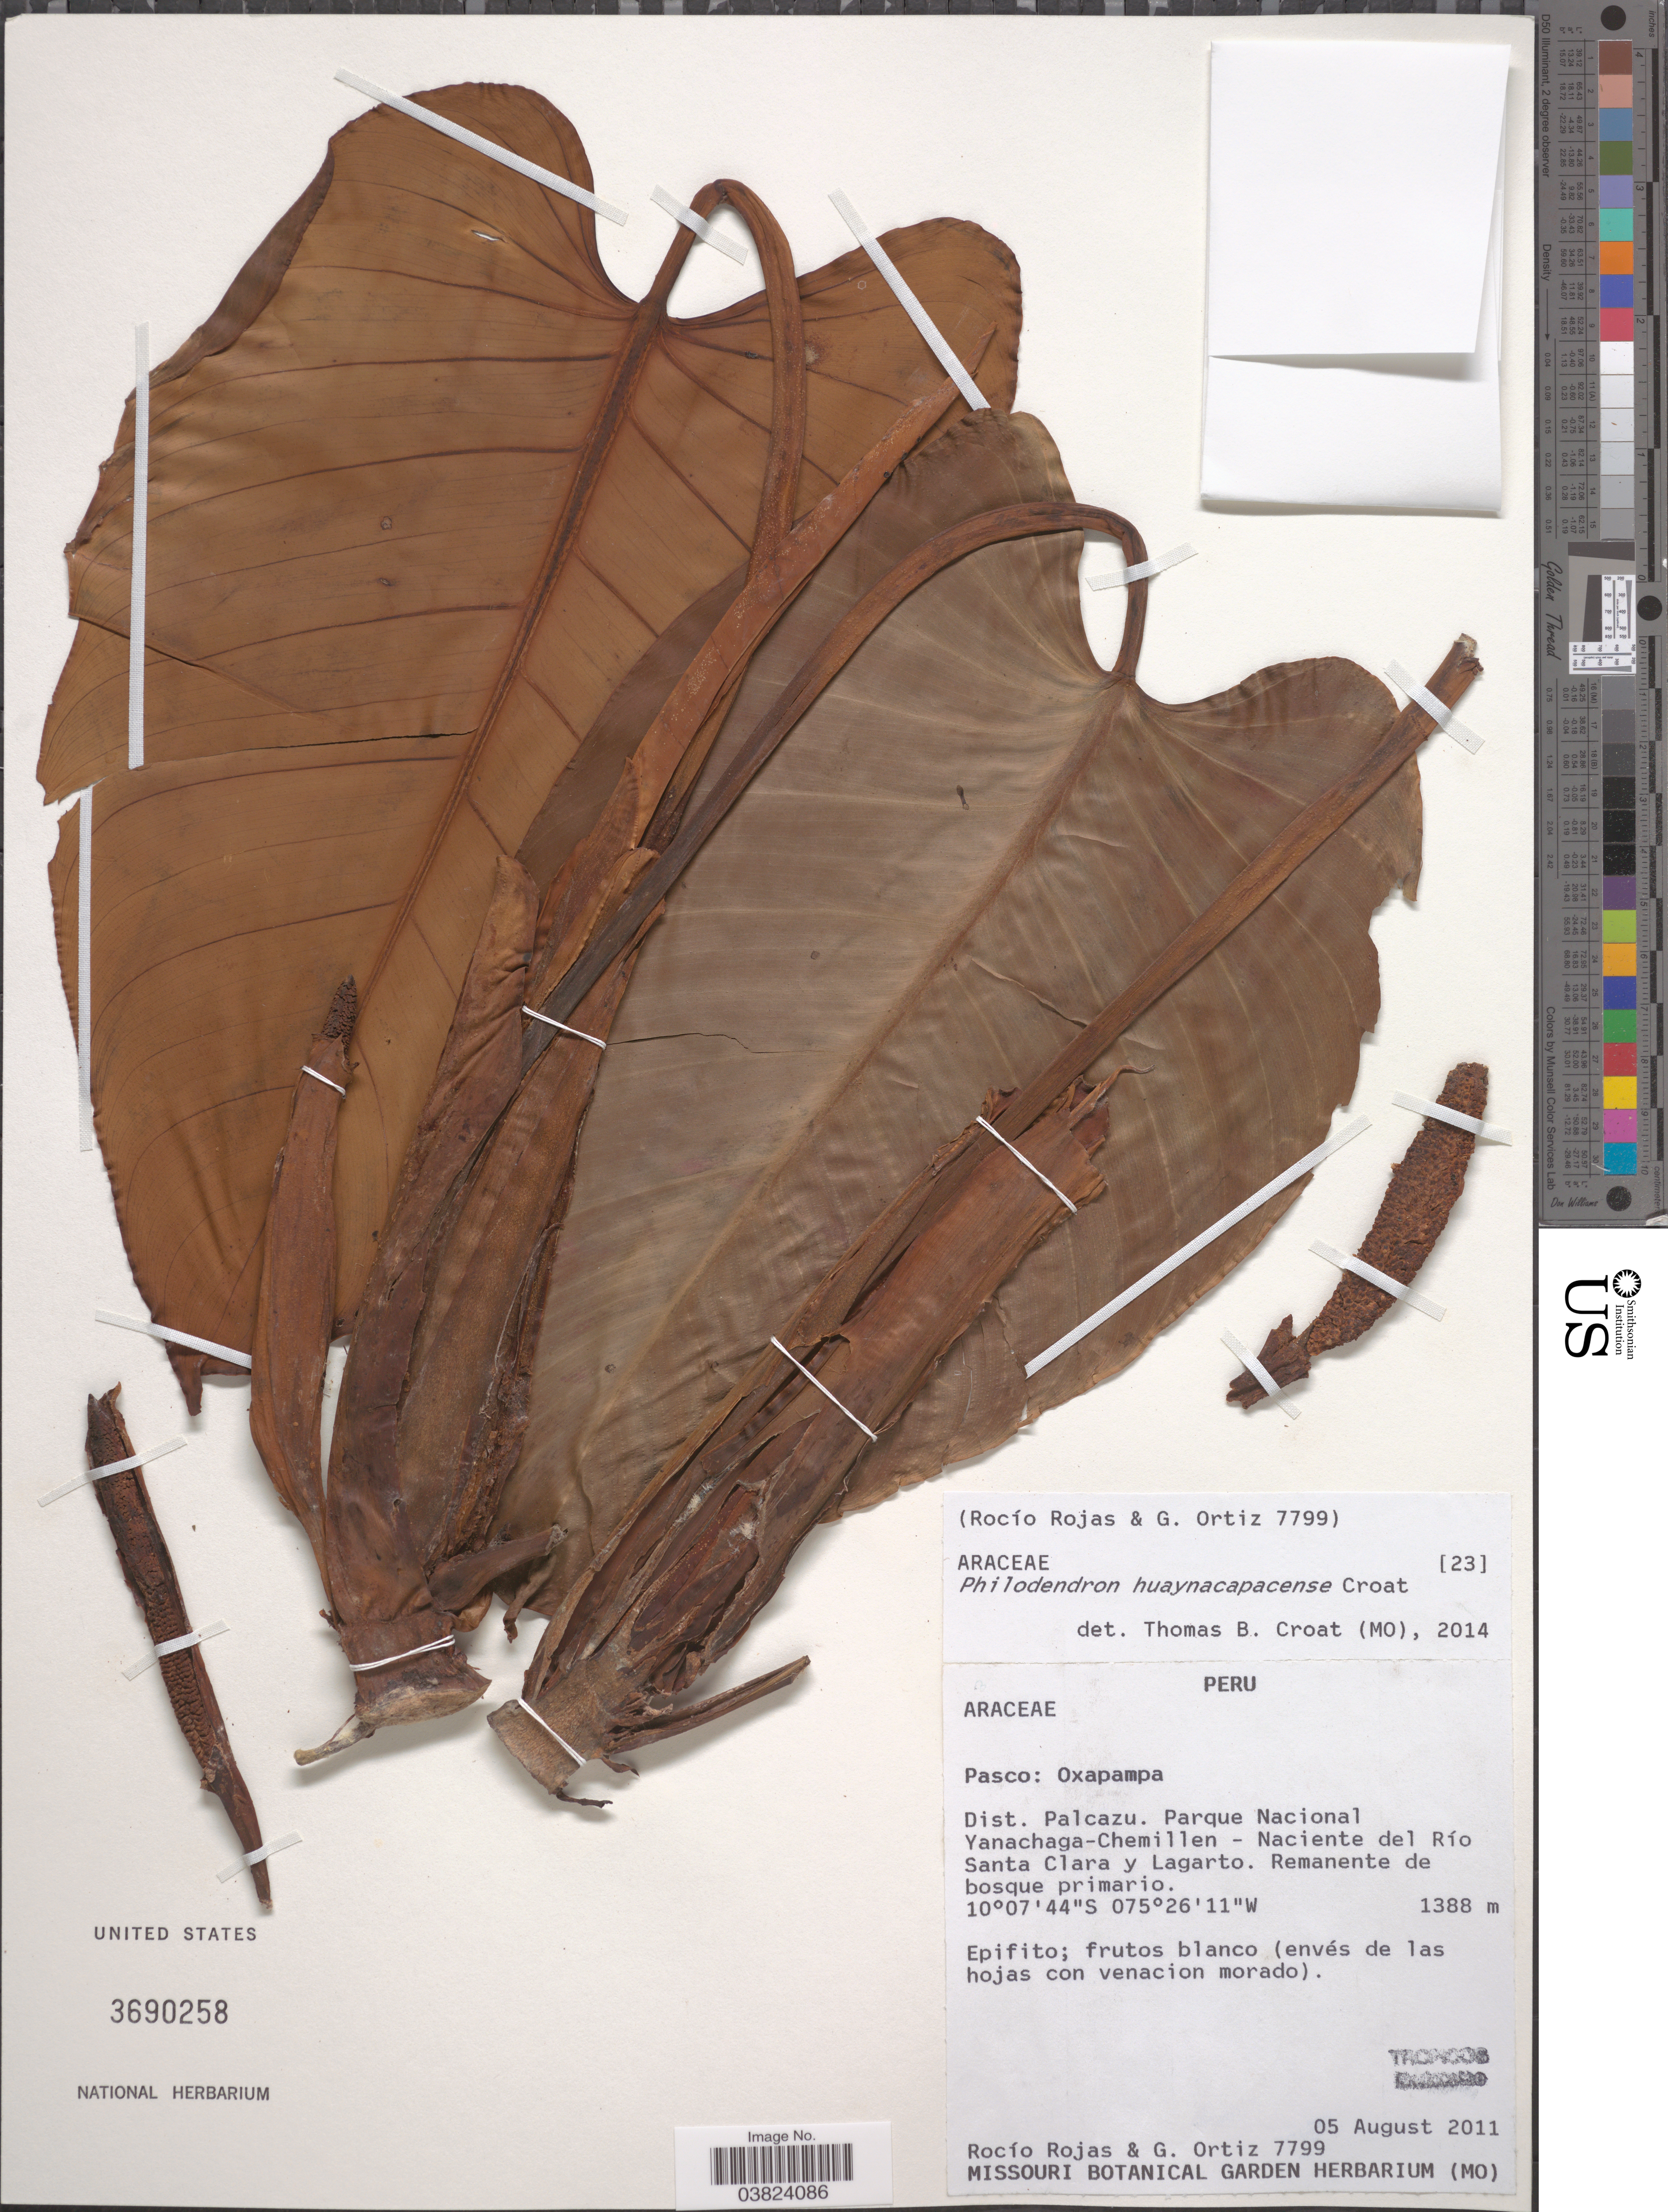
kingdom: Plantae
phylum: Tracheophyta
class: Liliopsida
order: Alismatales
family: Araceae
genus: Philodendron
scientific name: Philodendron huaynacapacense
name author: Croat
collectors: R. Rojas & G. Ortiz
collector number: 7799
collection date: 2011-08-05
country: Peru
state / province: Pasco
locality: Oxapampa. Dist. Palcazu. parque nacional Yanachaga-Chemillen- Naciente del Río Santa Clara y Lagarto.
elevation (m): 1388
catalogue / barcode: US 3690258